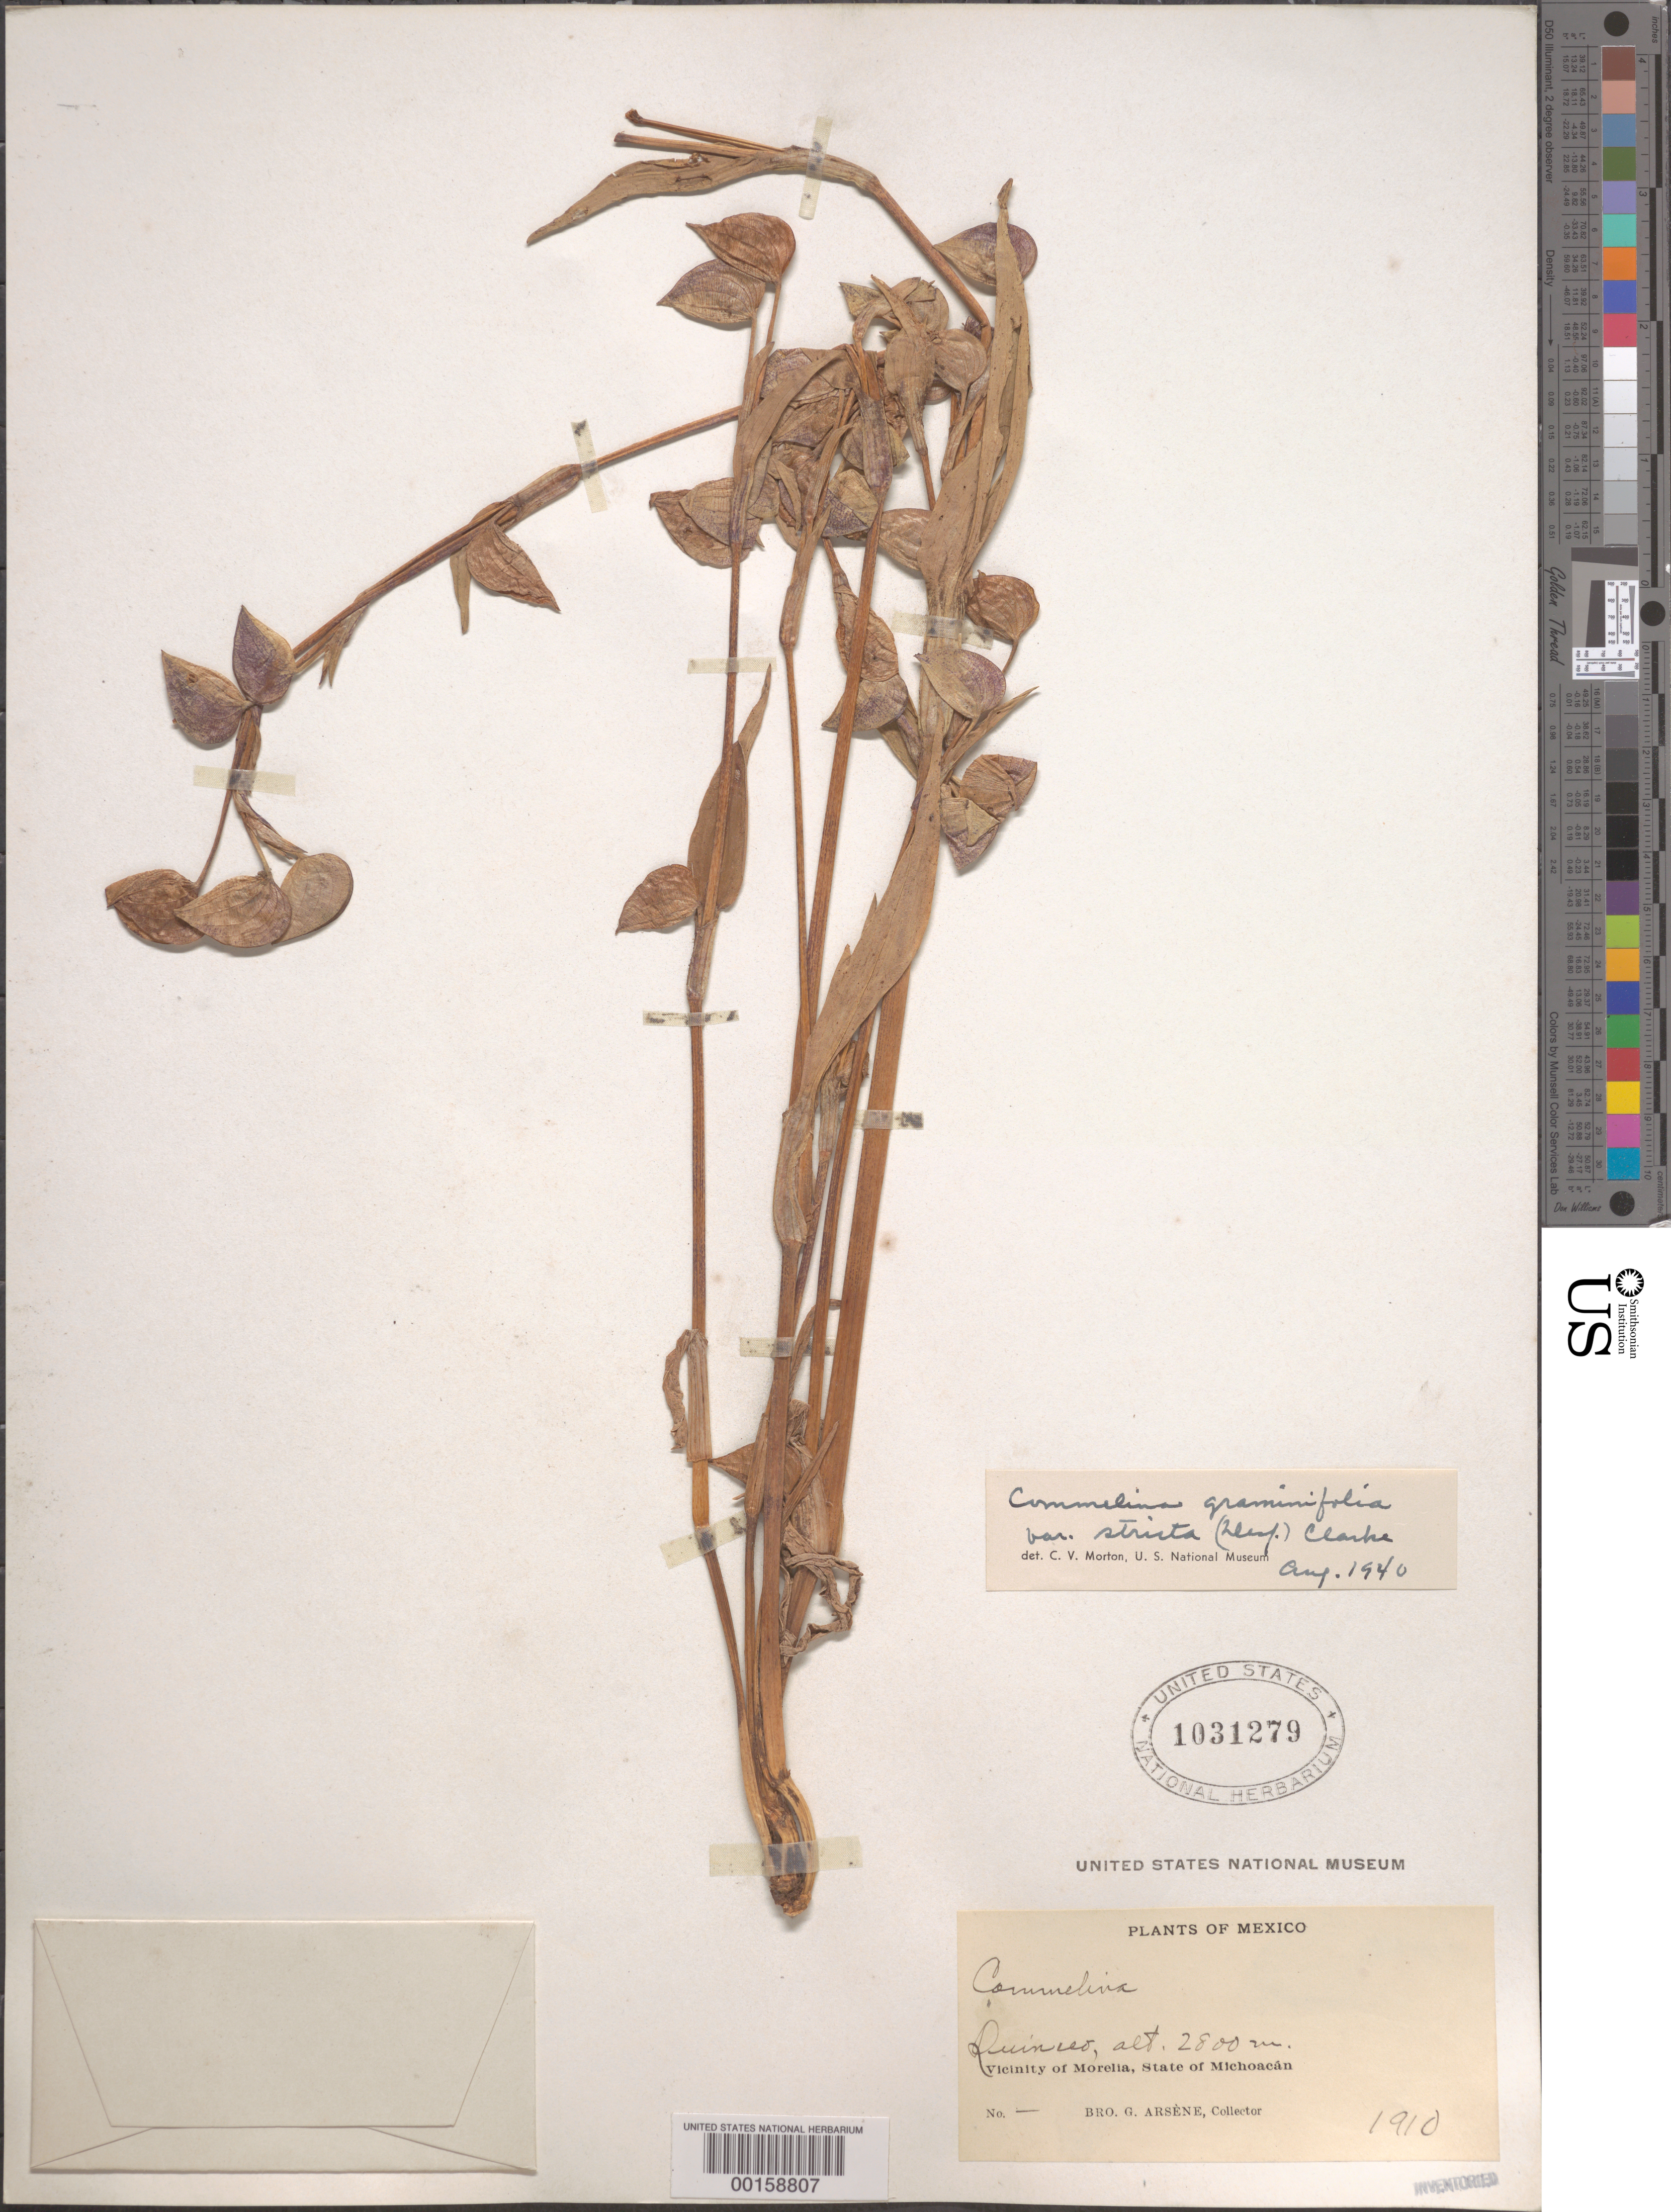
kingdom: Plantae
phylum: Tracheophyta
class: Liliopsida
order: Commelinales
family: Commelinaceae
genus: Commelina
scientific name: Commelina graminifolia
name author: Kunth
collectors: Bro. G. Arsène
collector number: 1910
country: Mexico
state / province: Michoacán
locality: Morelia; lowa Santa Maria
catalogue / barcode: US 1031279